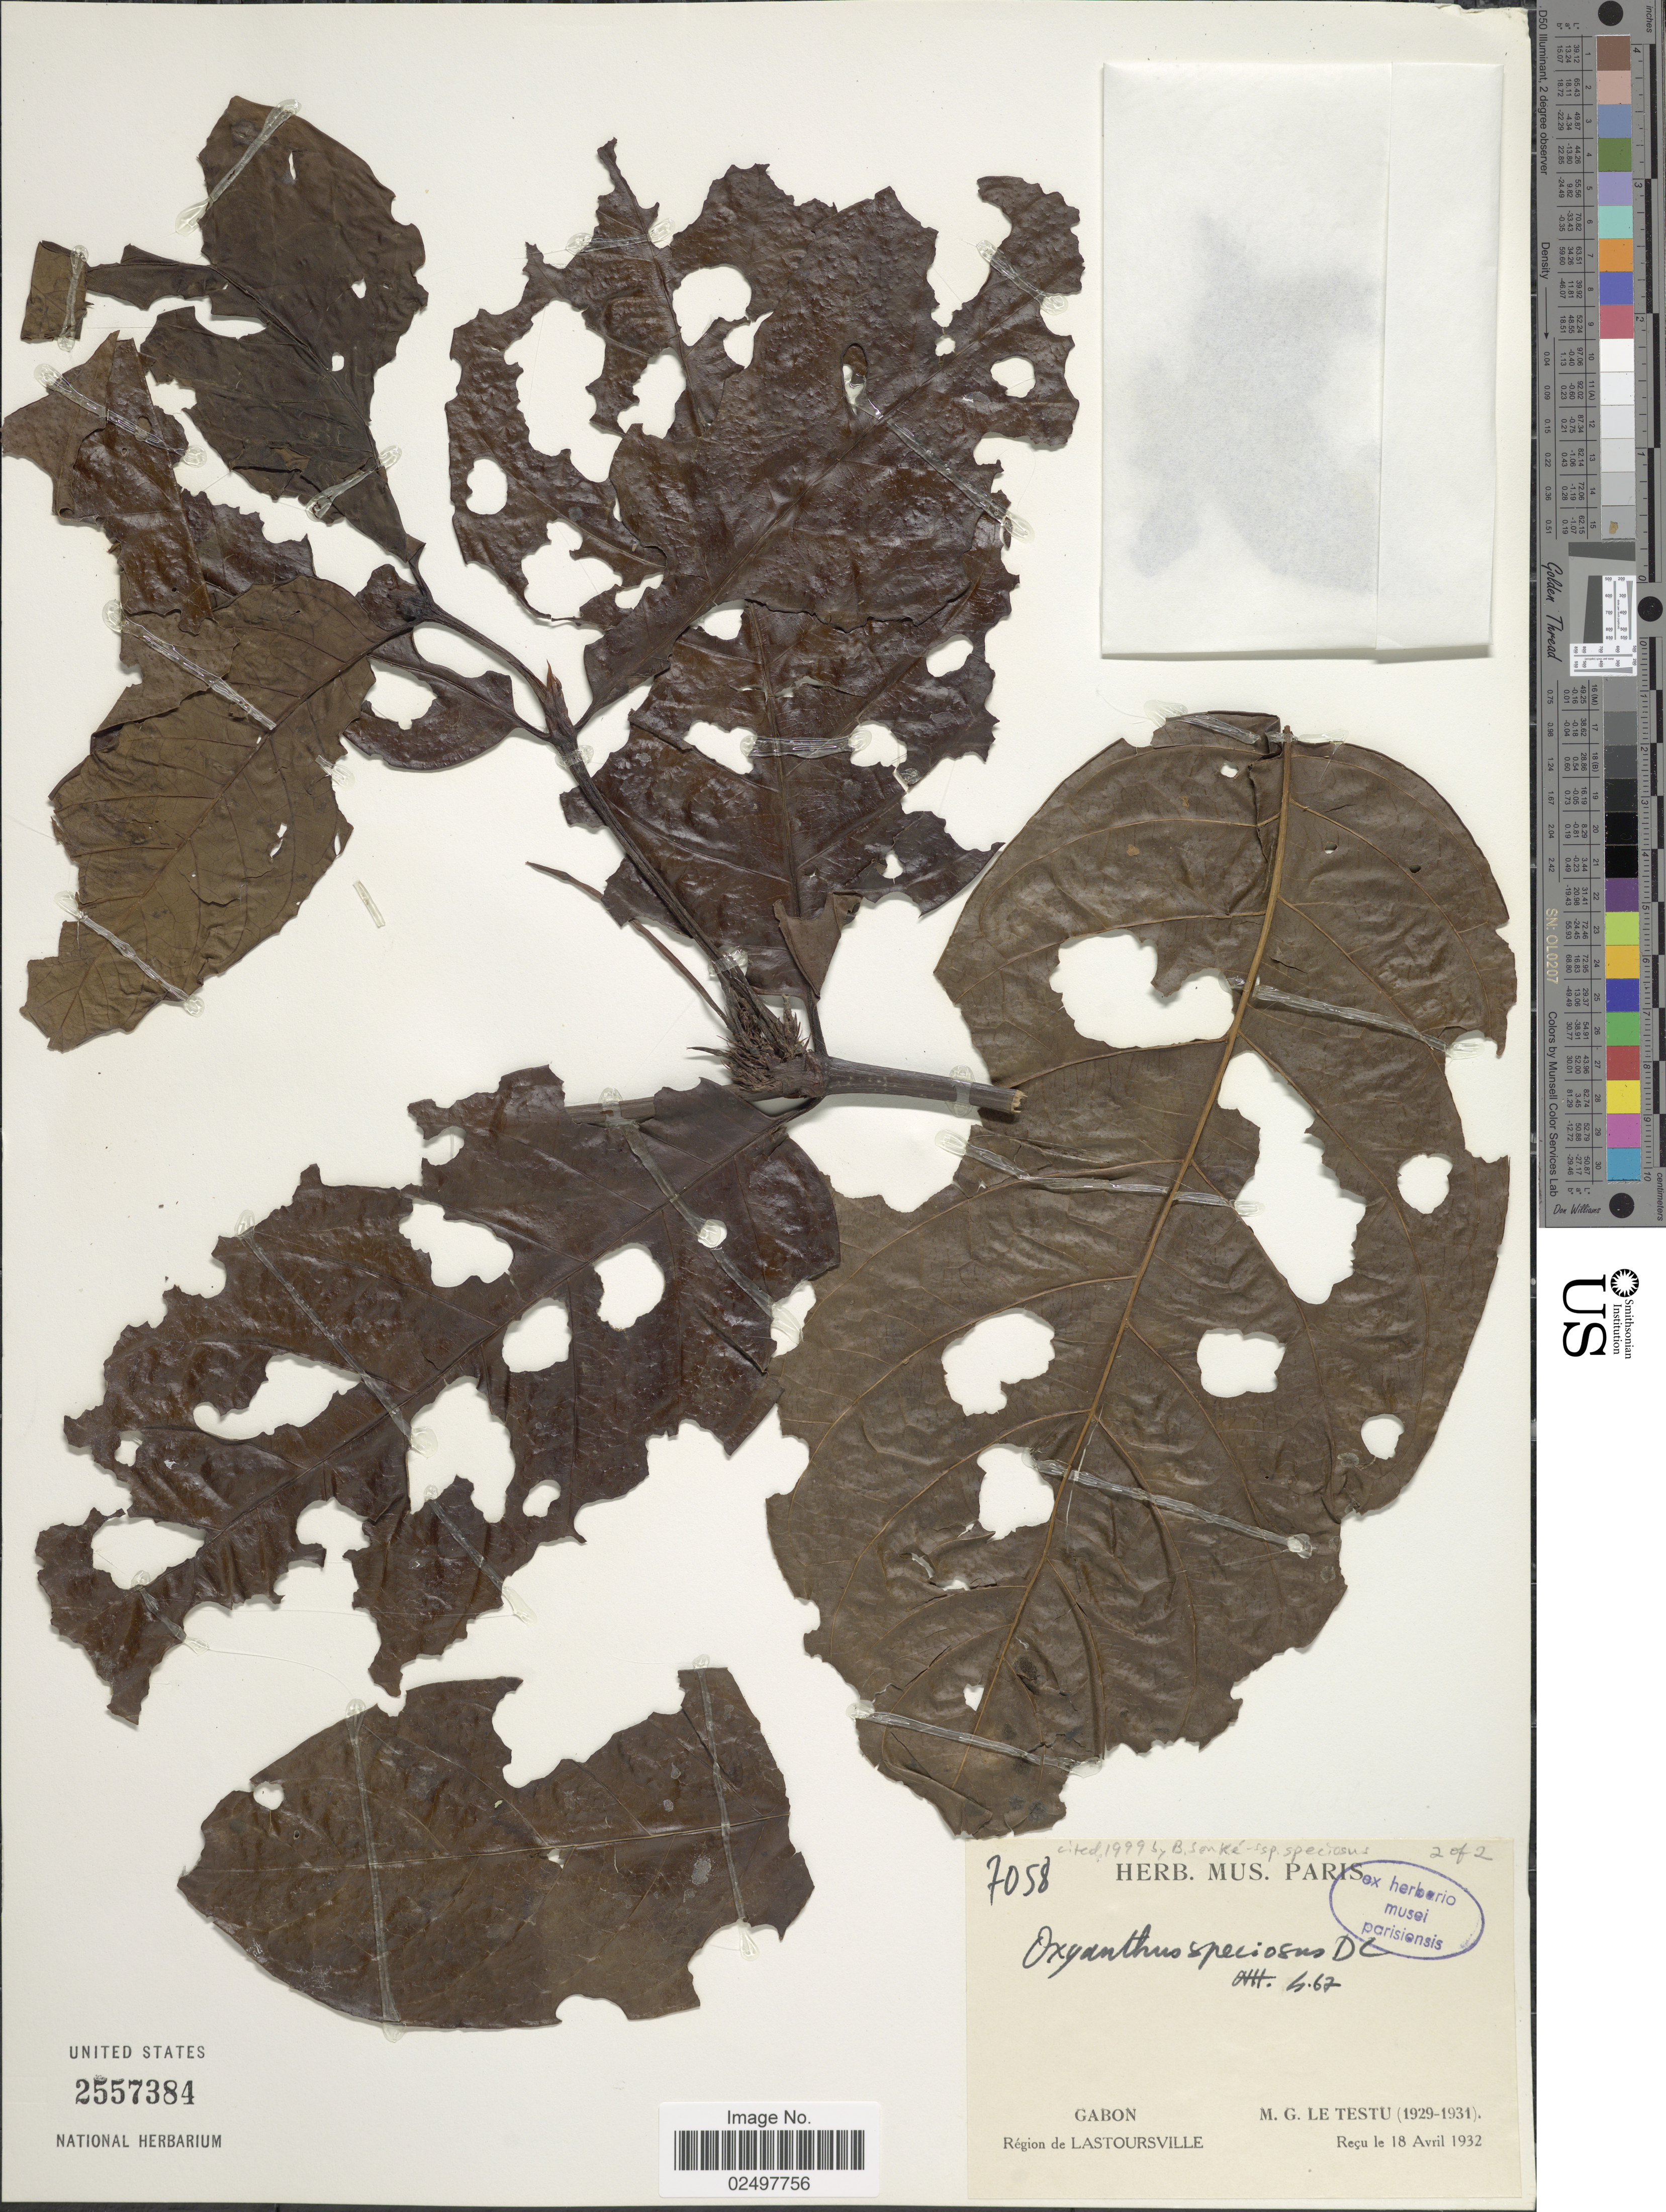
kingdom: Plantae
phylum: Tracheophyta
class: Magnoliopsida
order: Gentianales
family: Rubiaceae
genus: Oxyanthus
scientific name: Oxyanthus speciosus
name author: DC.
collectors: G. Le Testu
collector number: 7058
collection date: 1929/1931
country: Gabon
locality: Region de Lastoursville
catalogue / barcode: US 2557384